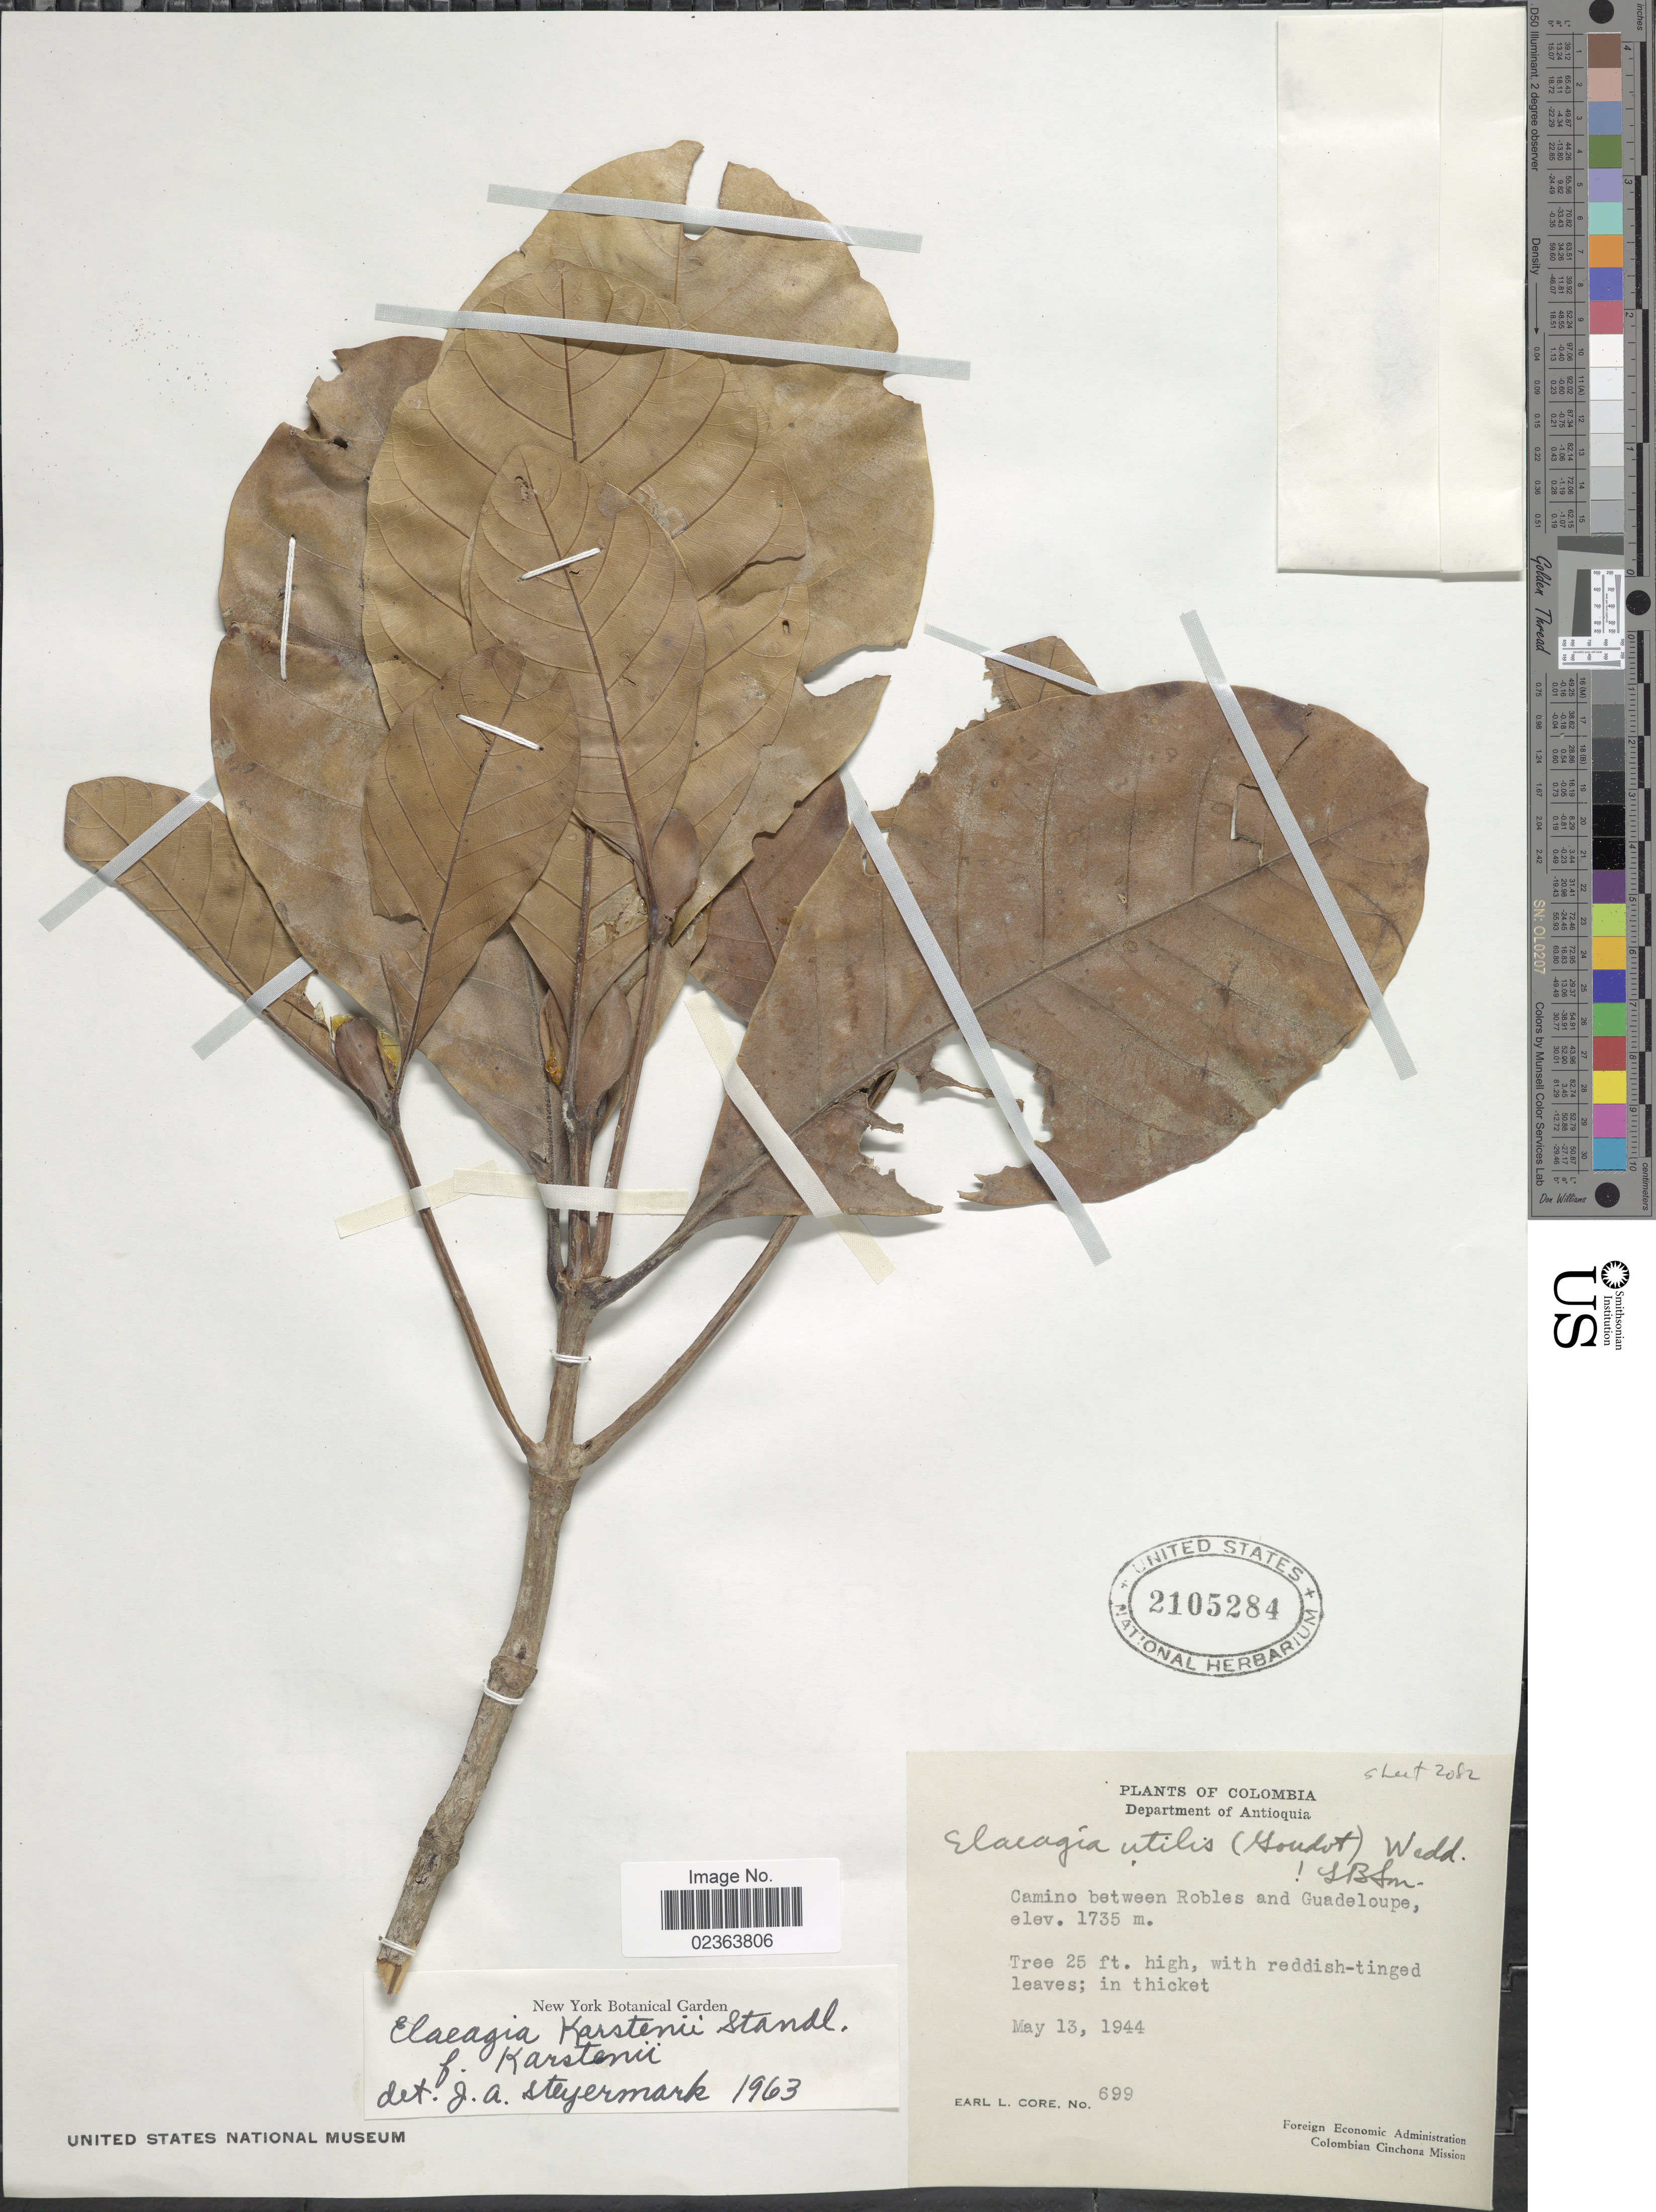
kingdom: Plantae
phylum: Tracheophyta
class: Magnoliopsida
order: Gentianales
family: Rubiaceae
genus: Elaeagia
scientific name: Elaeagia karstenii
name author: Standl.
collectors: E. L. Core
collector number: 699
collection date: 1944-05-13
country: Colombia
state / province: Antioquia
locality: Department of Antioquia, Camino between Robles and Guadaloupe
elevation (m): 1735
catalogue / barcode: US 2105284